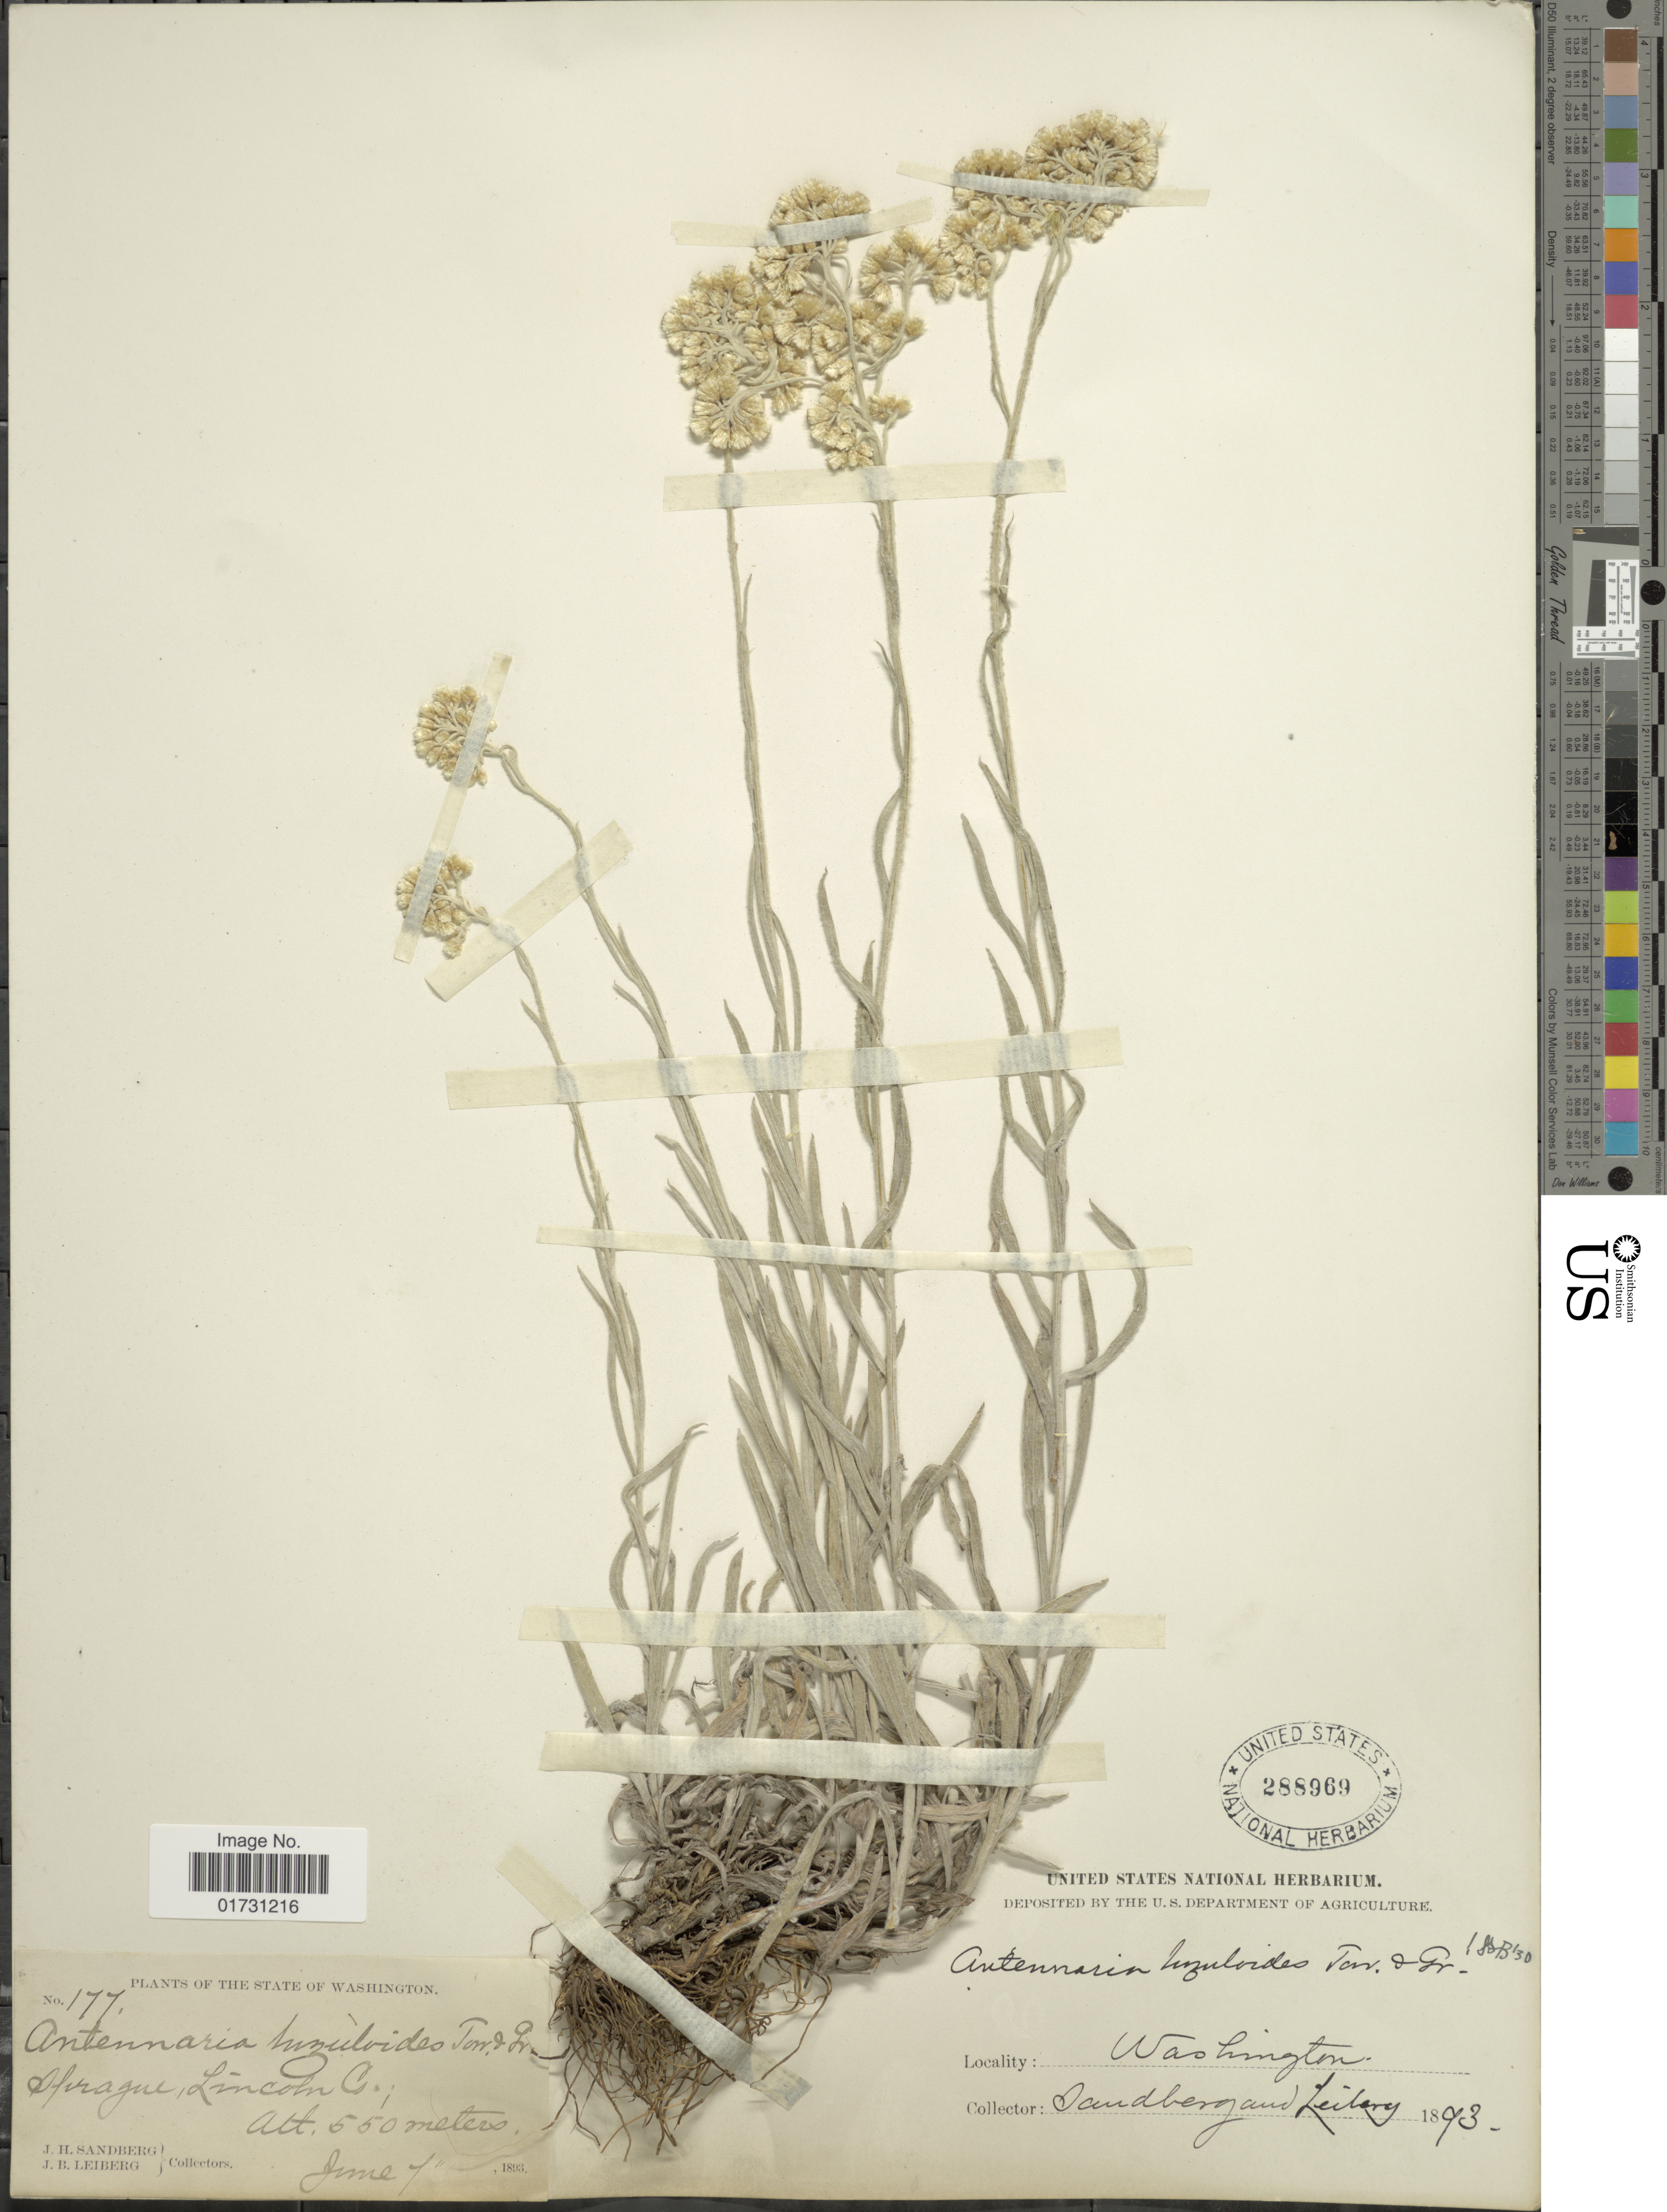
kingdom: Plantae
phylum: Tracheophyta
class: Magnoliopsida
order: Asterales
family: Asteraceae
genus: Antennaria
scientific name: Antennaria luzuloides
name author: Torr. & A. Gray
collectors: J. H. Sandberg & J. B. Leiberg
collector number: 177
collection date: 1893-06-07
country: United States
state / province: Washington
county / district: Lincoln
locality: The State of Washington, Spragne, Lincoln Co.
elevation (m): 550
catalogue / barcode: US 288969